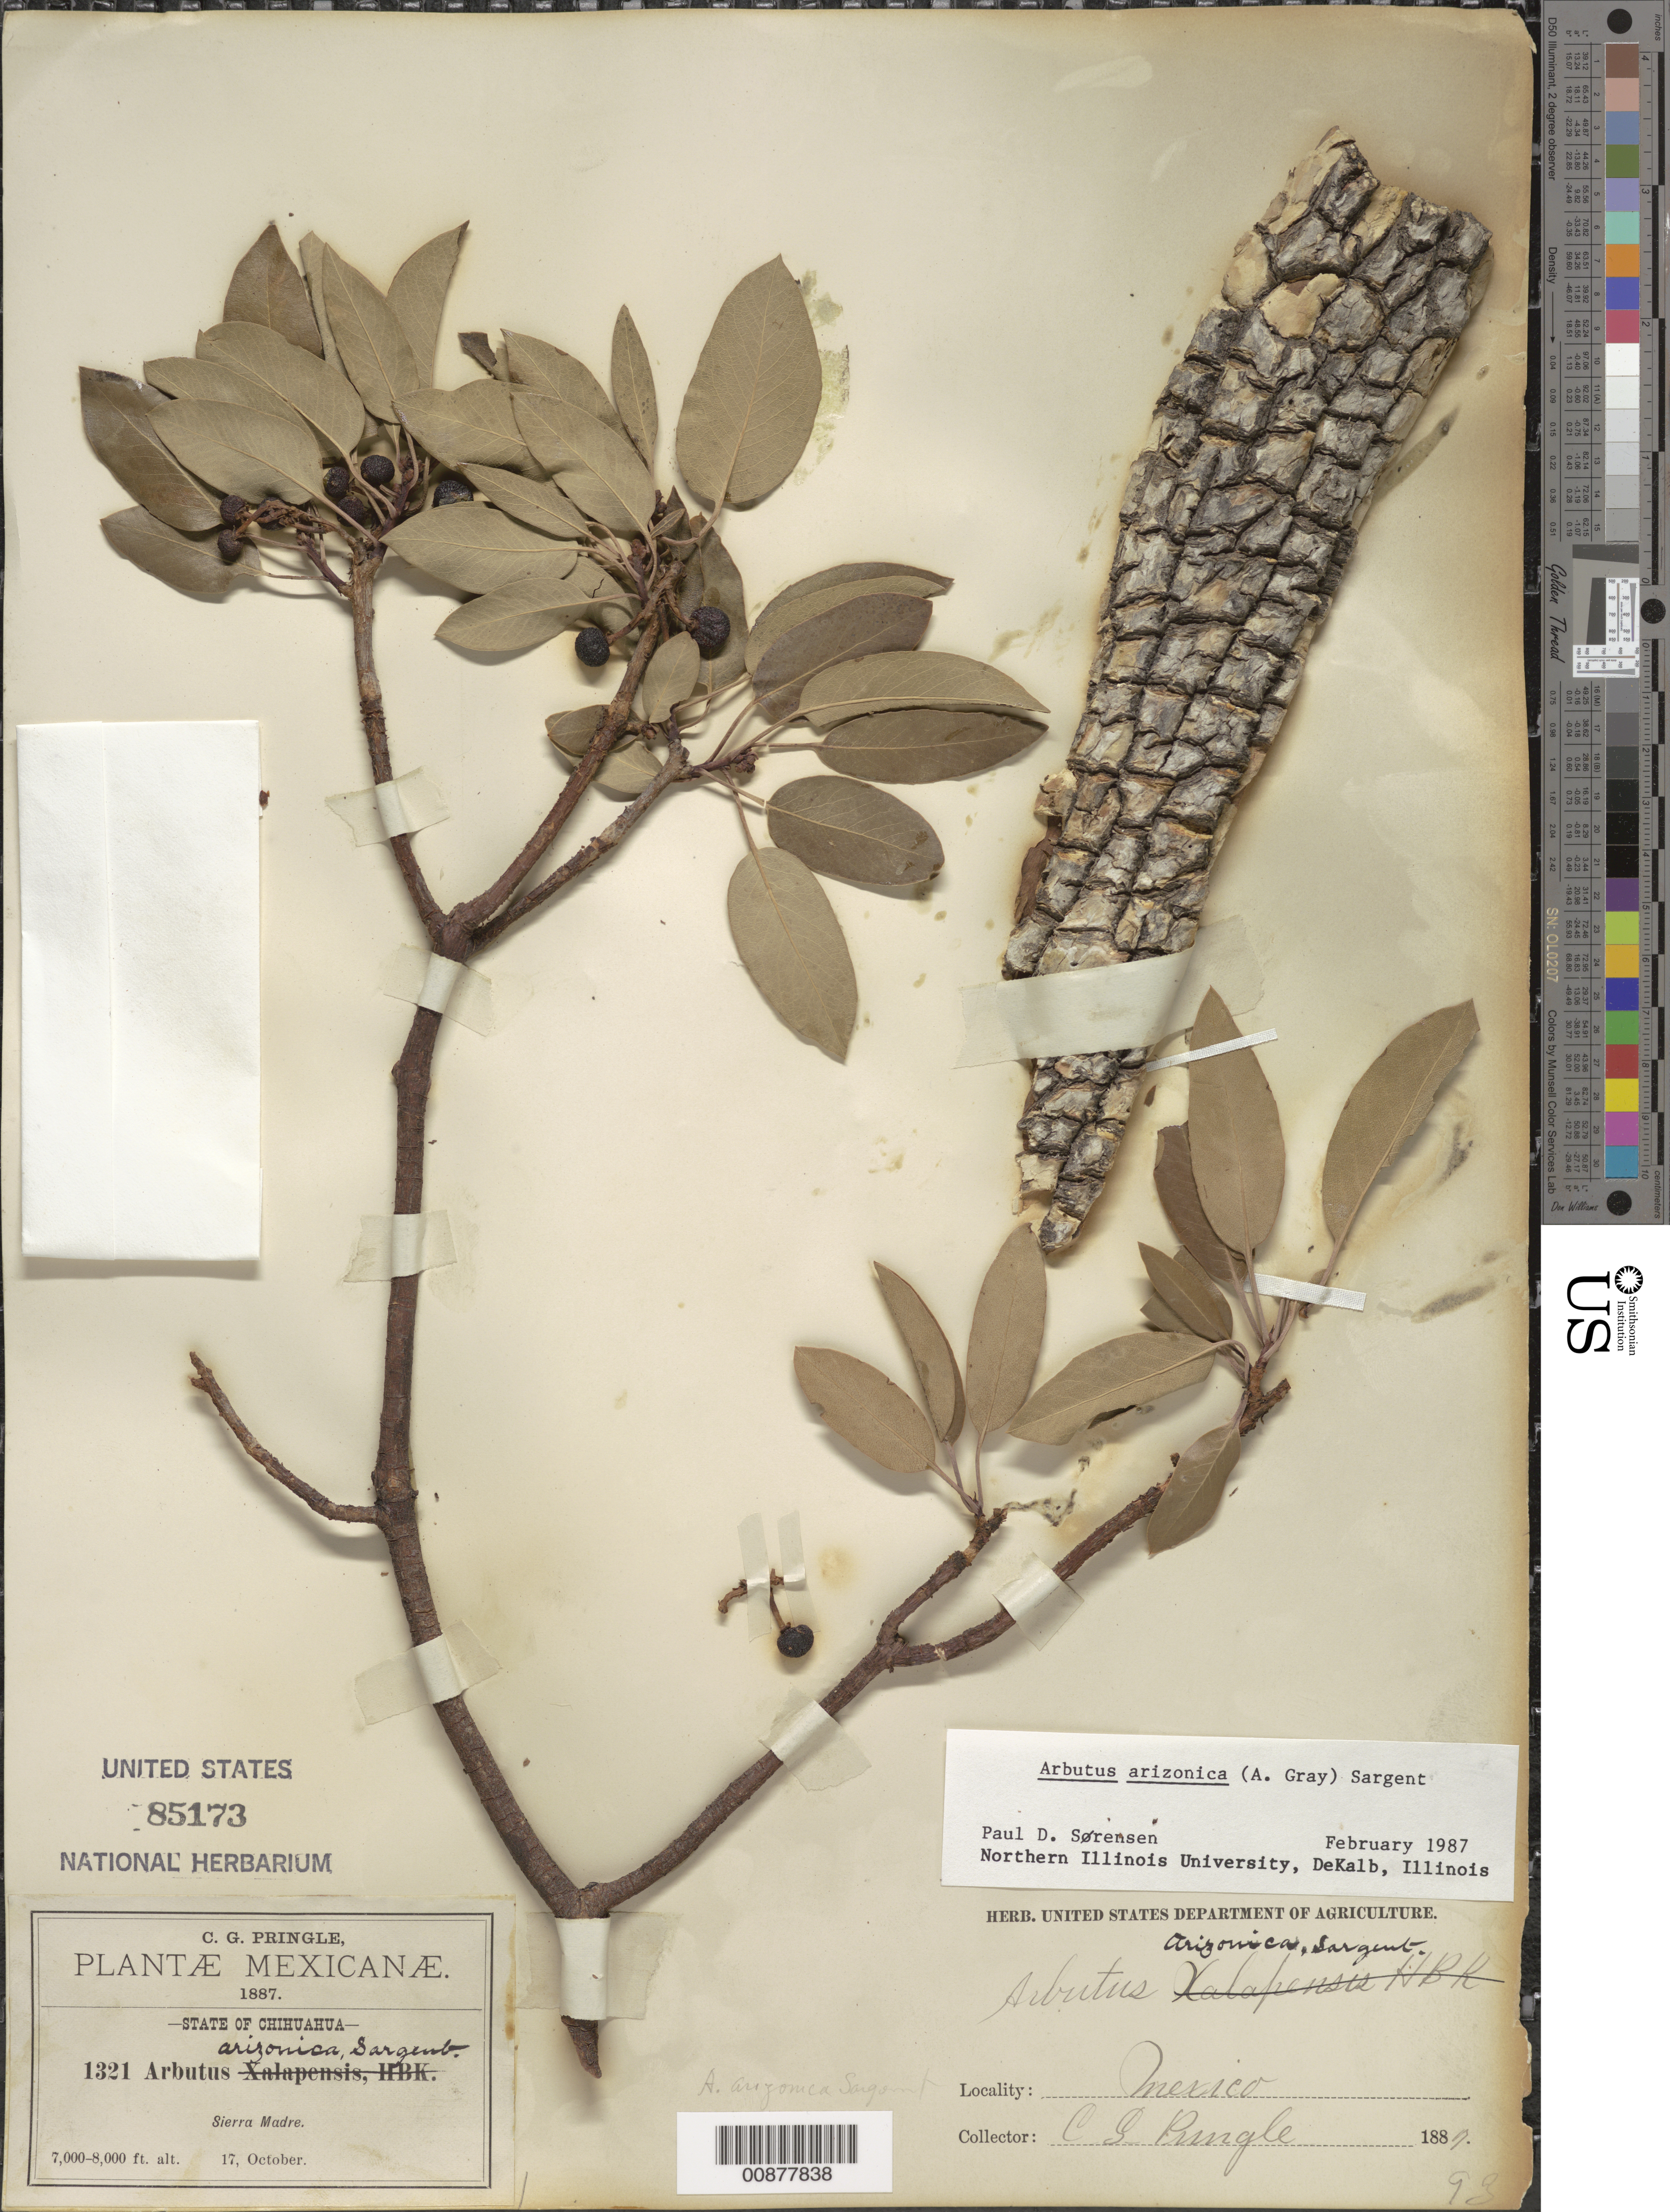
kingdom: Plantae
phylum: Tracheophyta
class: Magnoliopsida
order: Ericales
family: Ericaceae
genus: Arbutus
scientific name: Arbutus arizonica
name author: (A. Gray) Sarg.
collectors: C. G. Pringle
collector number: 1321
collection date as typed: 17 Oct 1887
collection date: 1887-10-17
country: Mexico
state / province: Chihuahua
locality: Sierra Madre, Chihuahua.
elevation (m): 2134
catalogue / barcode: US 85173